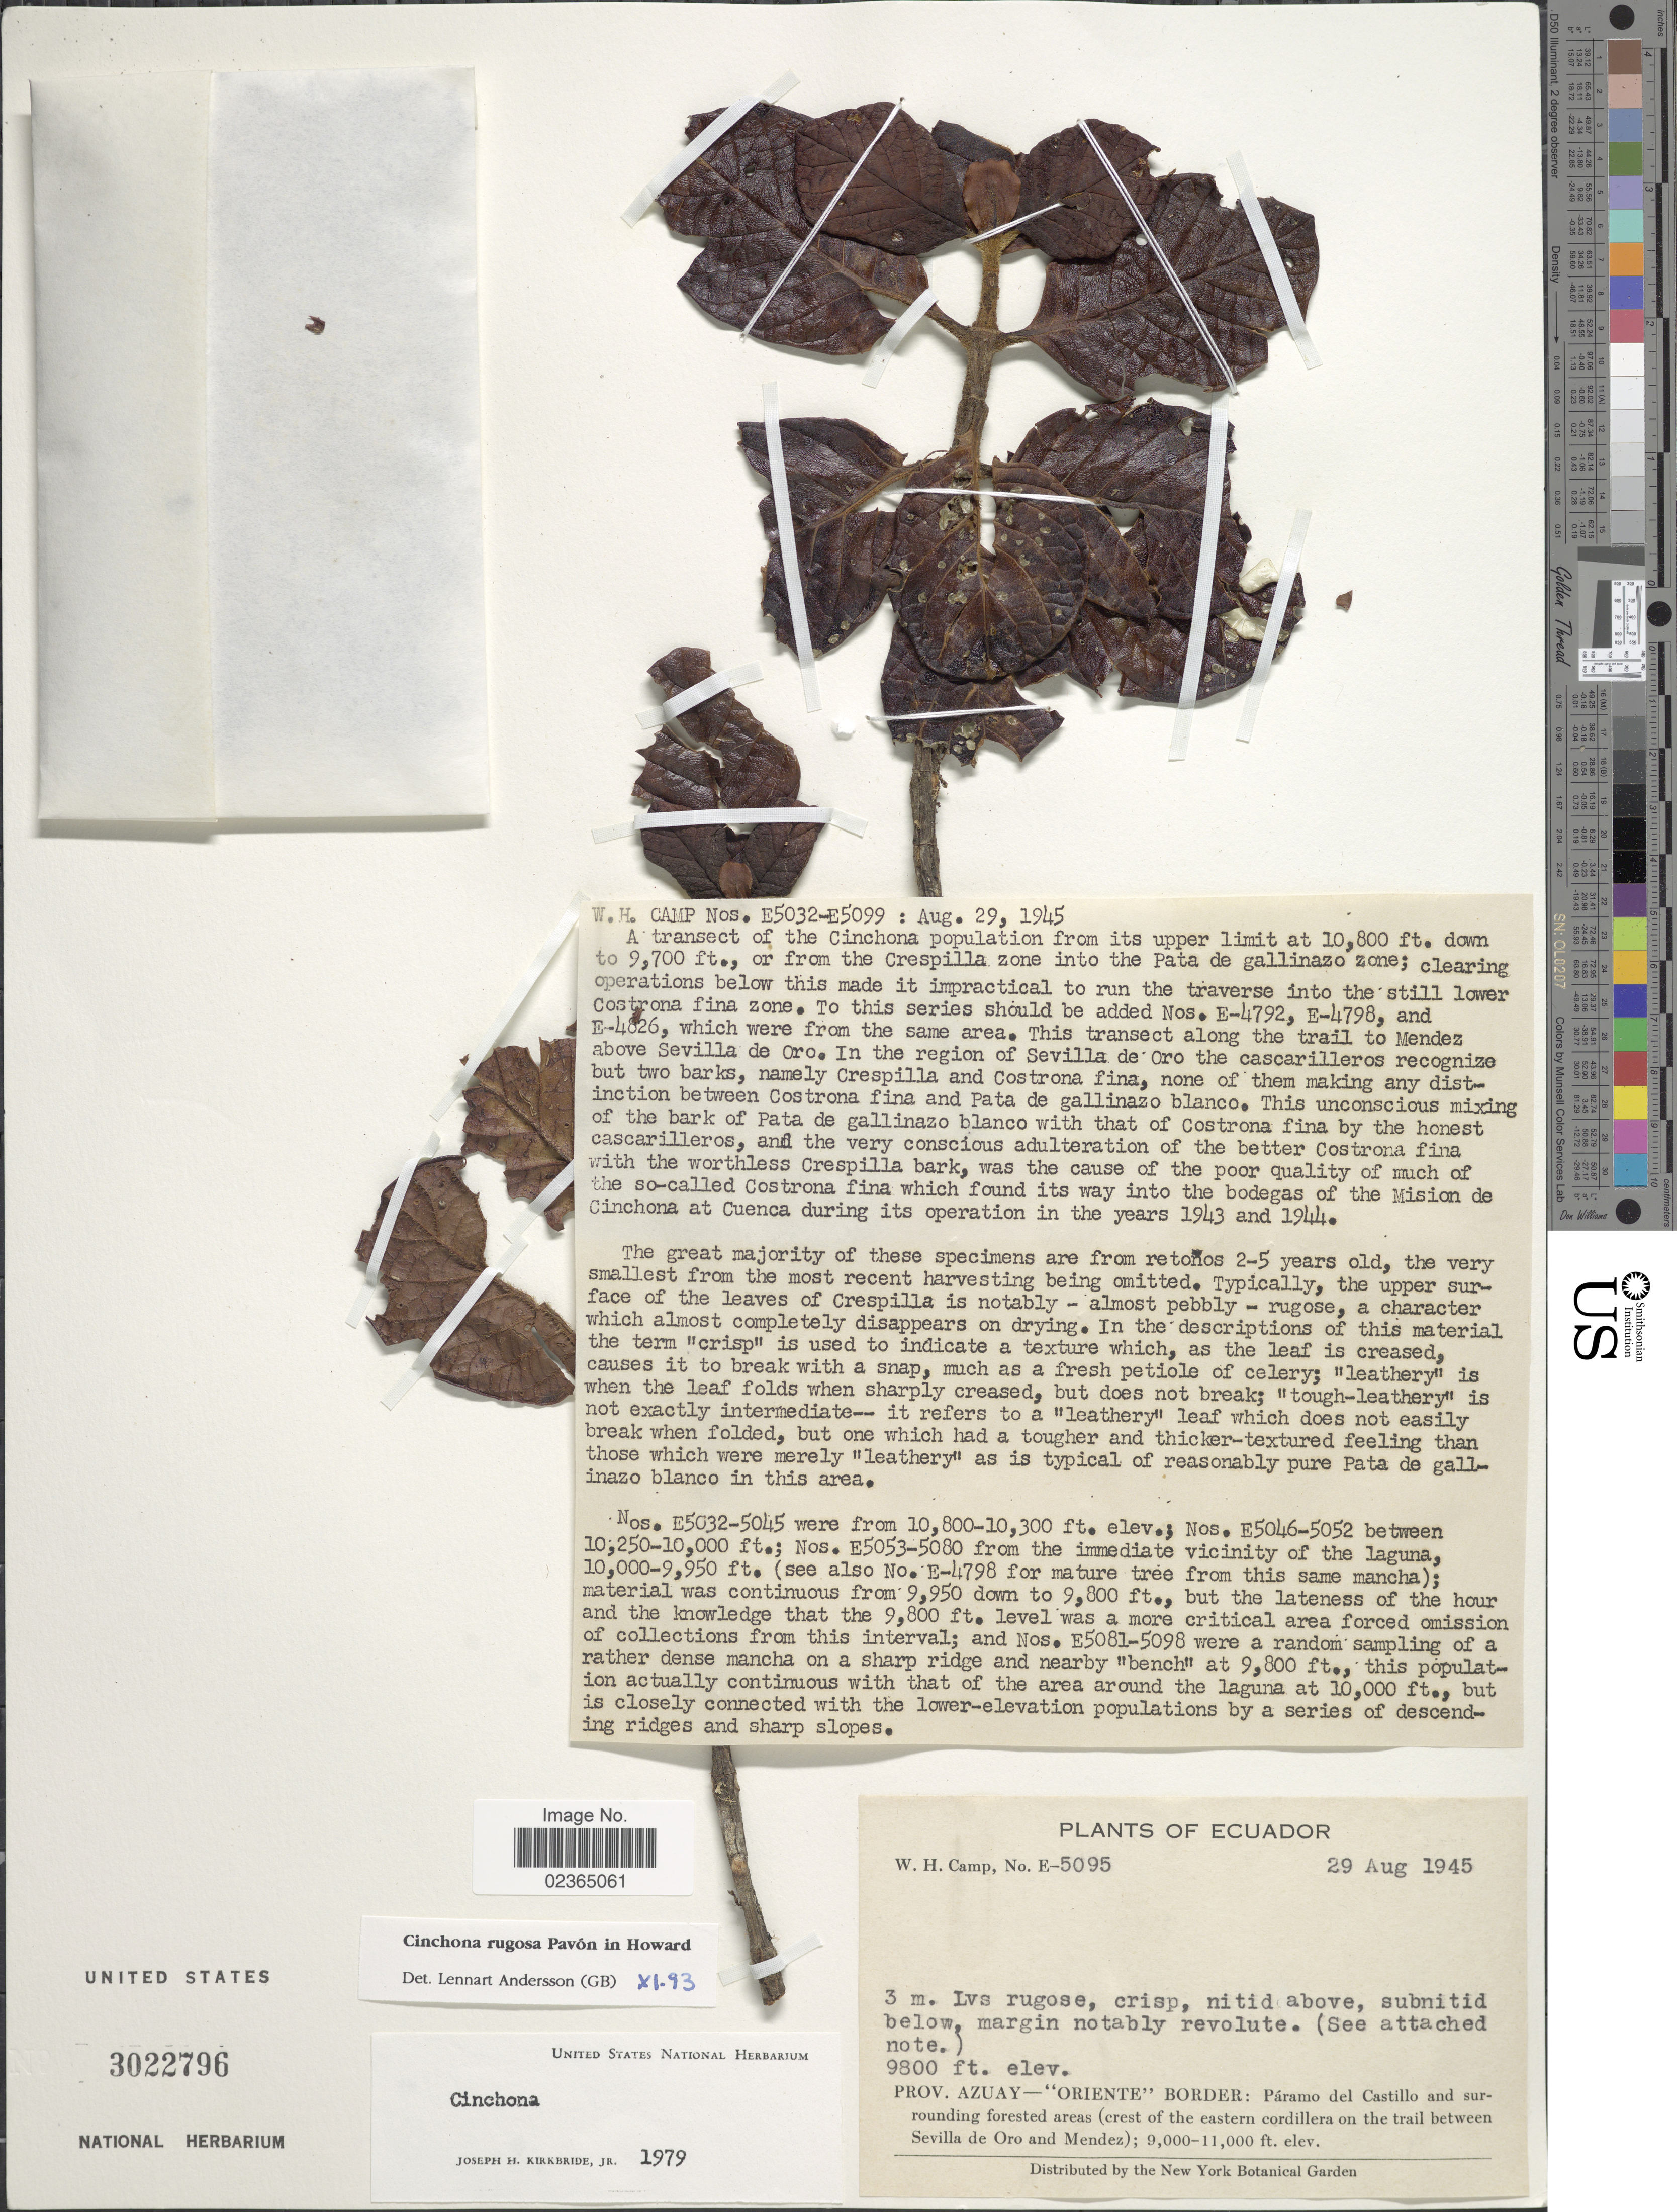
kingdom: Plantae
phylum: Tracheophyta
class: Magnoliopsida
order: Gentianales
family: Rubiaceae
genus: Cinchona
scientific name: Cinchona rugosa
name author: Pav.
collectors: W. H. Camp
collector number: E-5095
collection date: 1945-08-29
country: Ecuador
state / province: Azuay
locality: Oriente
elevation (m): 2987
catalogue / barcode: US 3022796